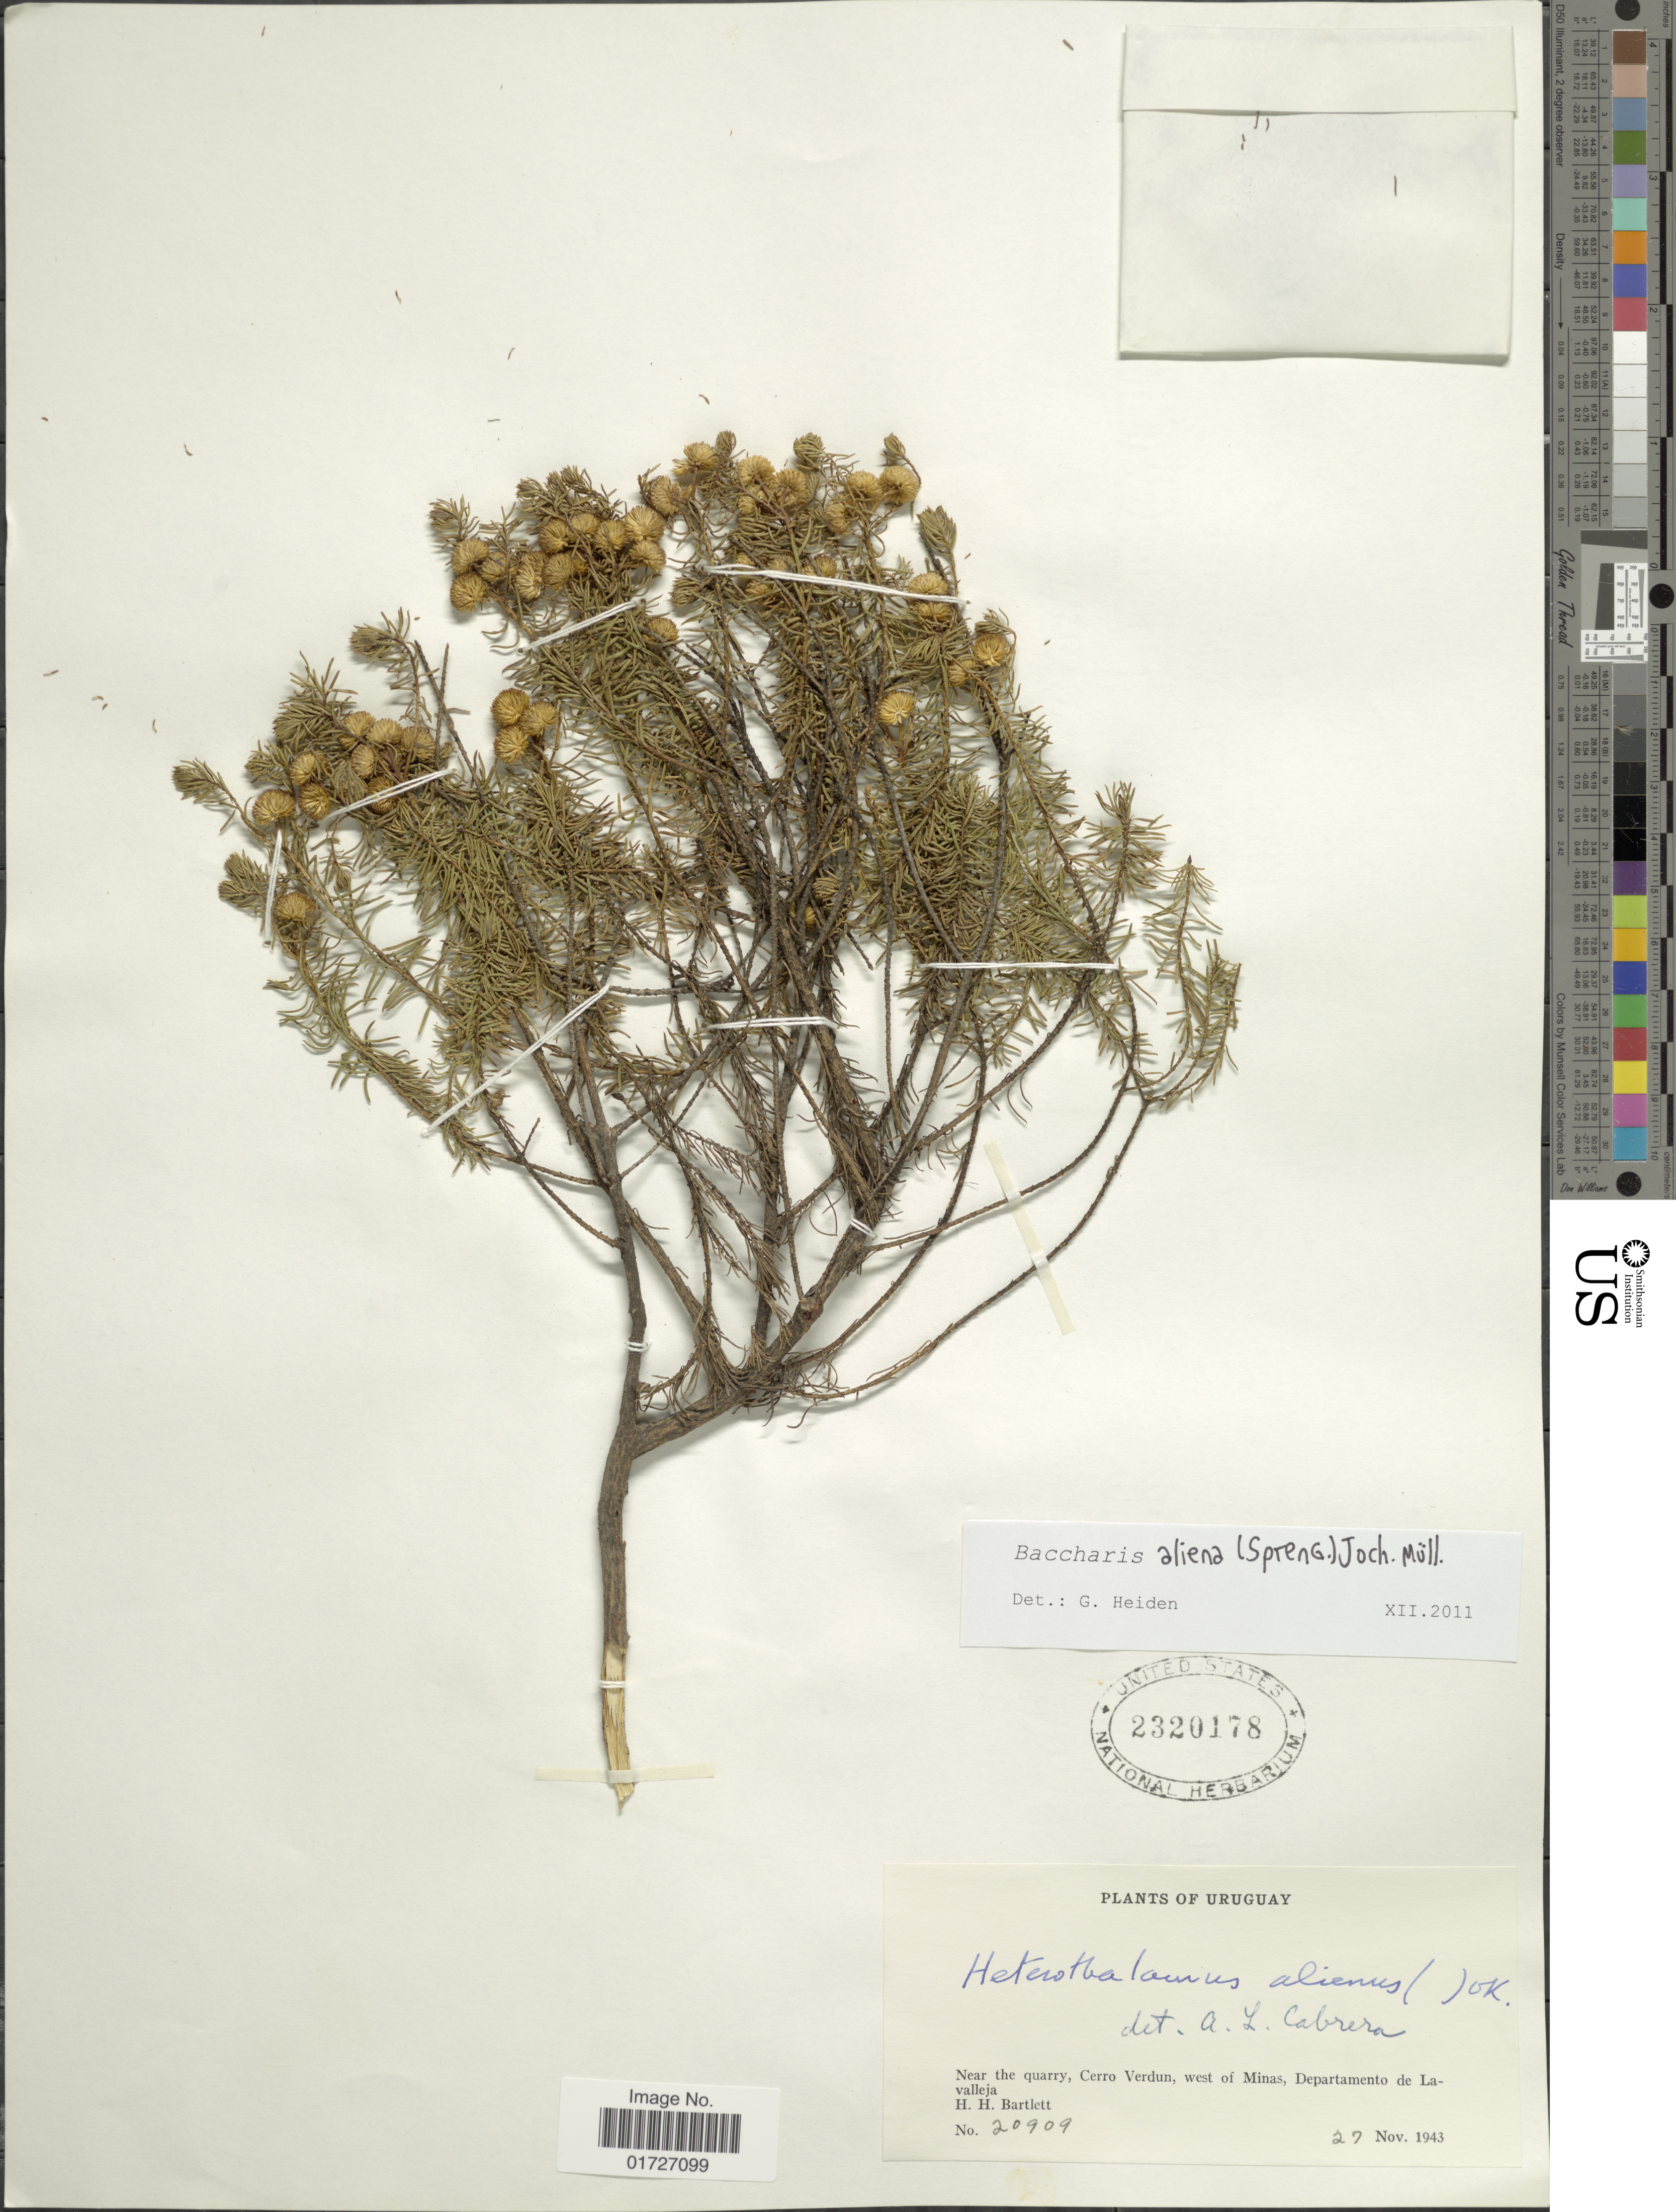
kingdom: Plantae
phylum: Tracheophyta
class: Magnoliopsida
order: Asterales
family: Asteraceae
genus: Baccharis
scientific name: Baccharis aliena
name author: (Spreng.) Joch. Müll.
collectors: H. H. Bartlett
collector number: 20909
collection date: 1943-11-27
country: Uruguay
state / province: Lavalleja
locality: Near the quarry, Cerro Verdun, west of Minas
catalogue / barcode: US 2320178